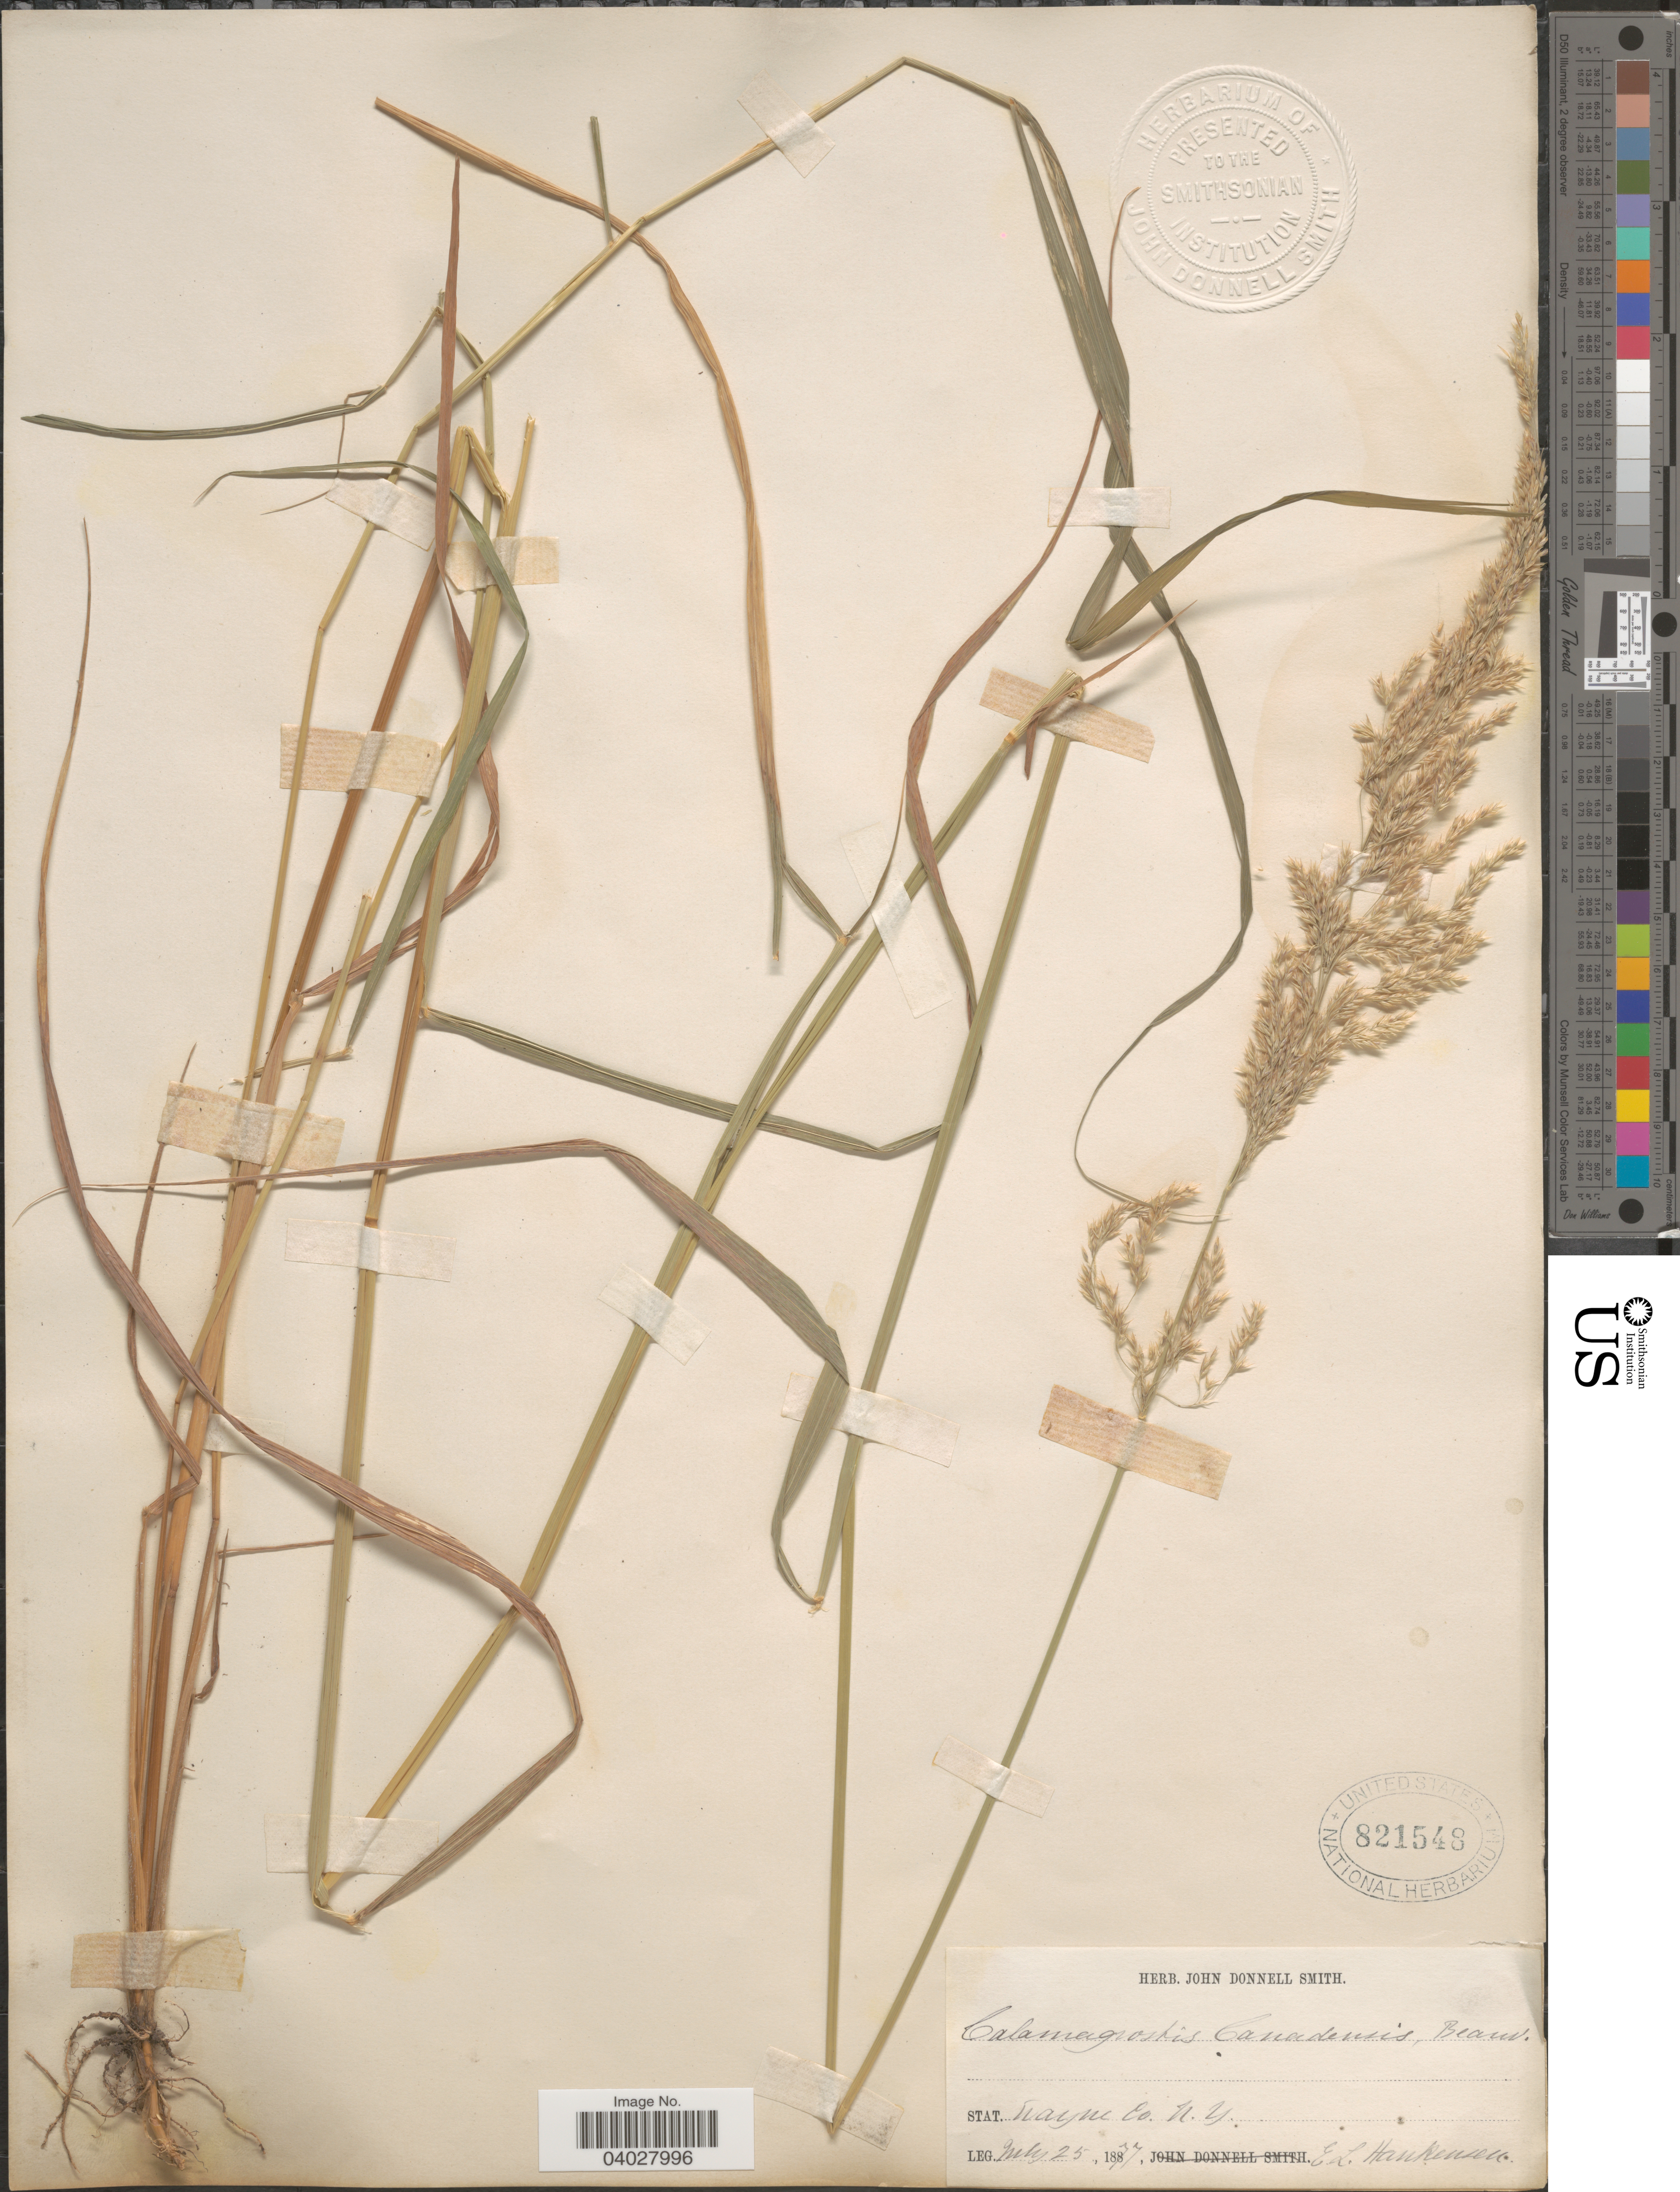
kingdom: Plantae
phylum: Tracheophyta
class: Liliopsida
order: Poales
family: Poaceae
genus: Calamagrostis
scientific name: Calamagrostis canadensis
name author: (Michx.) P. Beauv.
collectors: E. Hankenson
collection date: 1877-07-25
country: United States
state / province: New York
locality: Stat. Wayne Co.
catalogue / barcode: US 821548